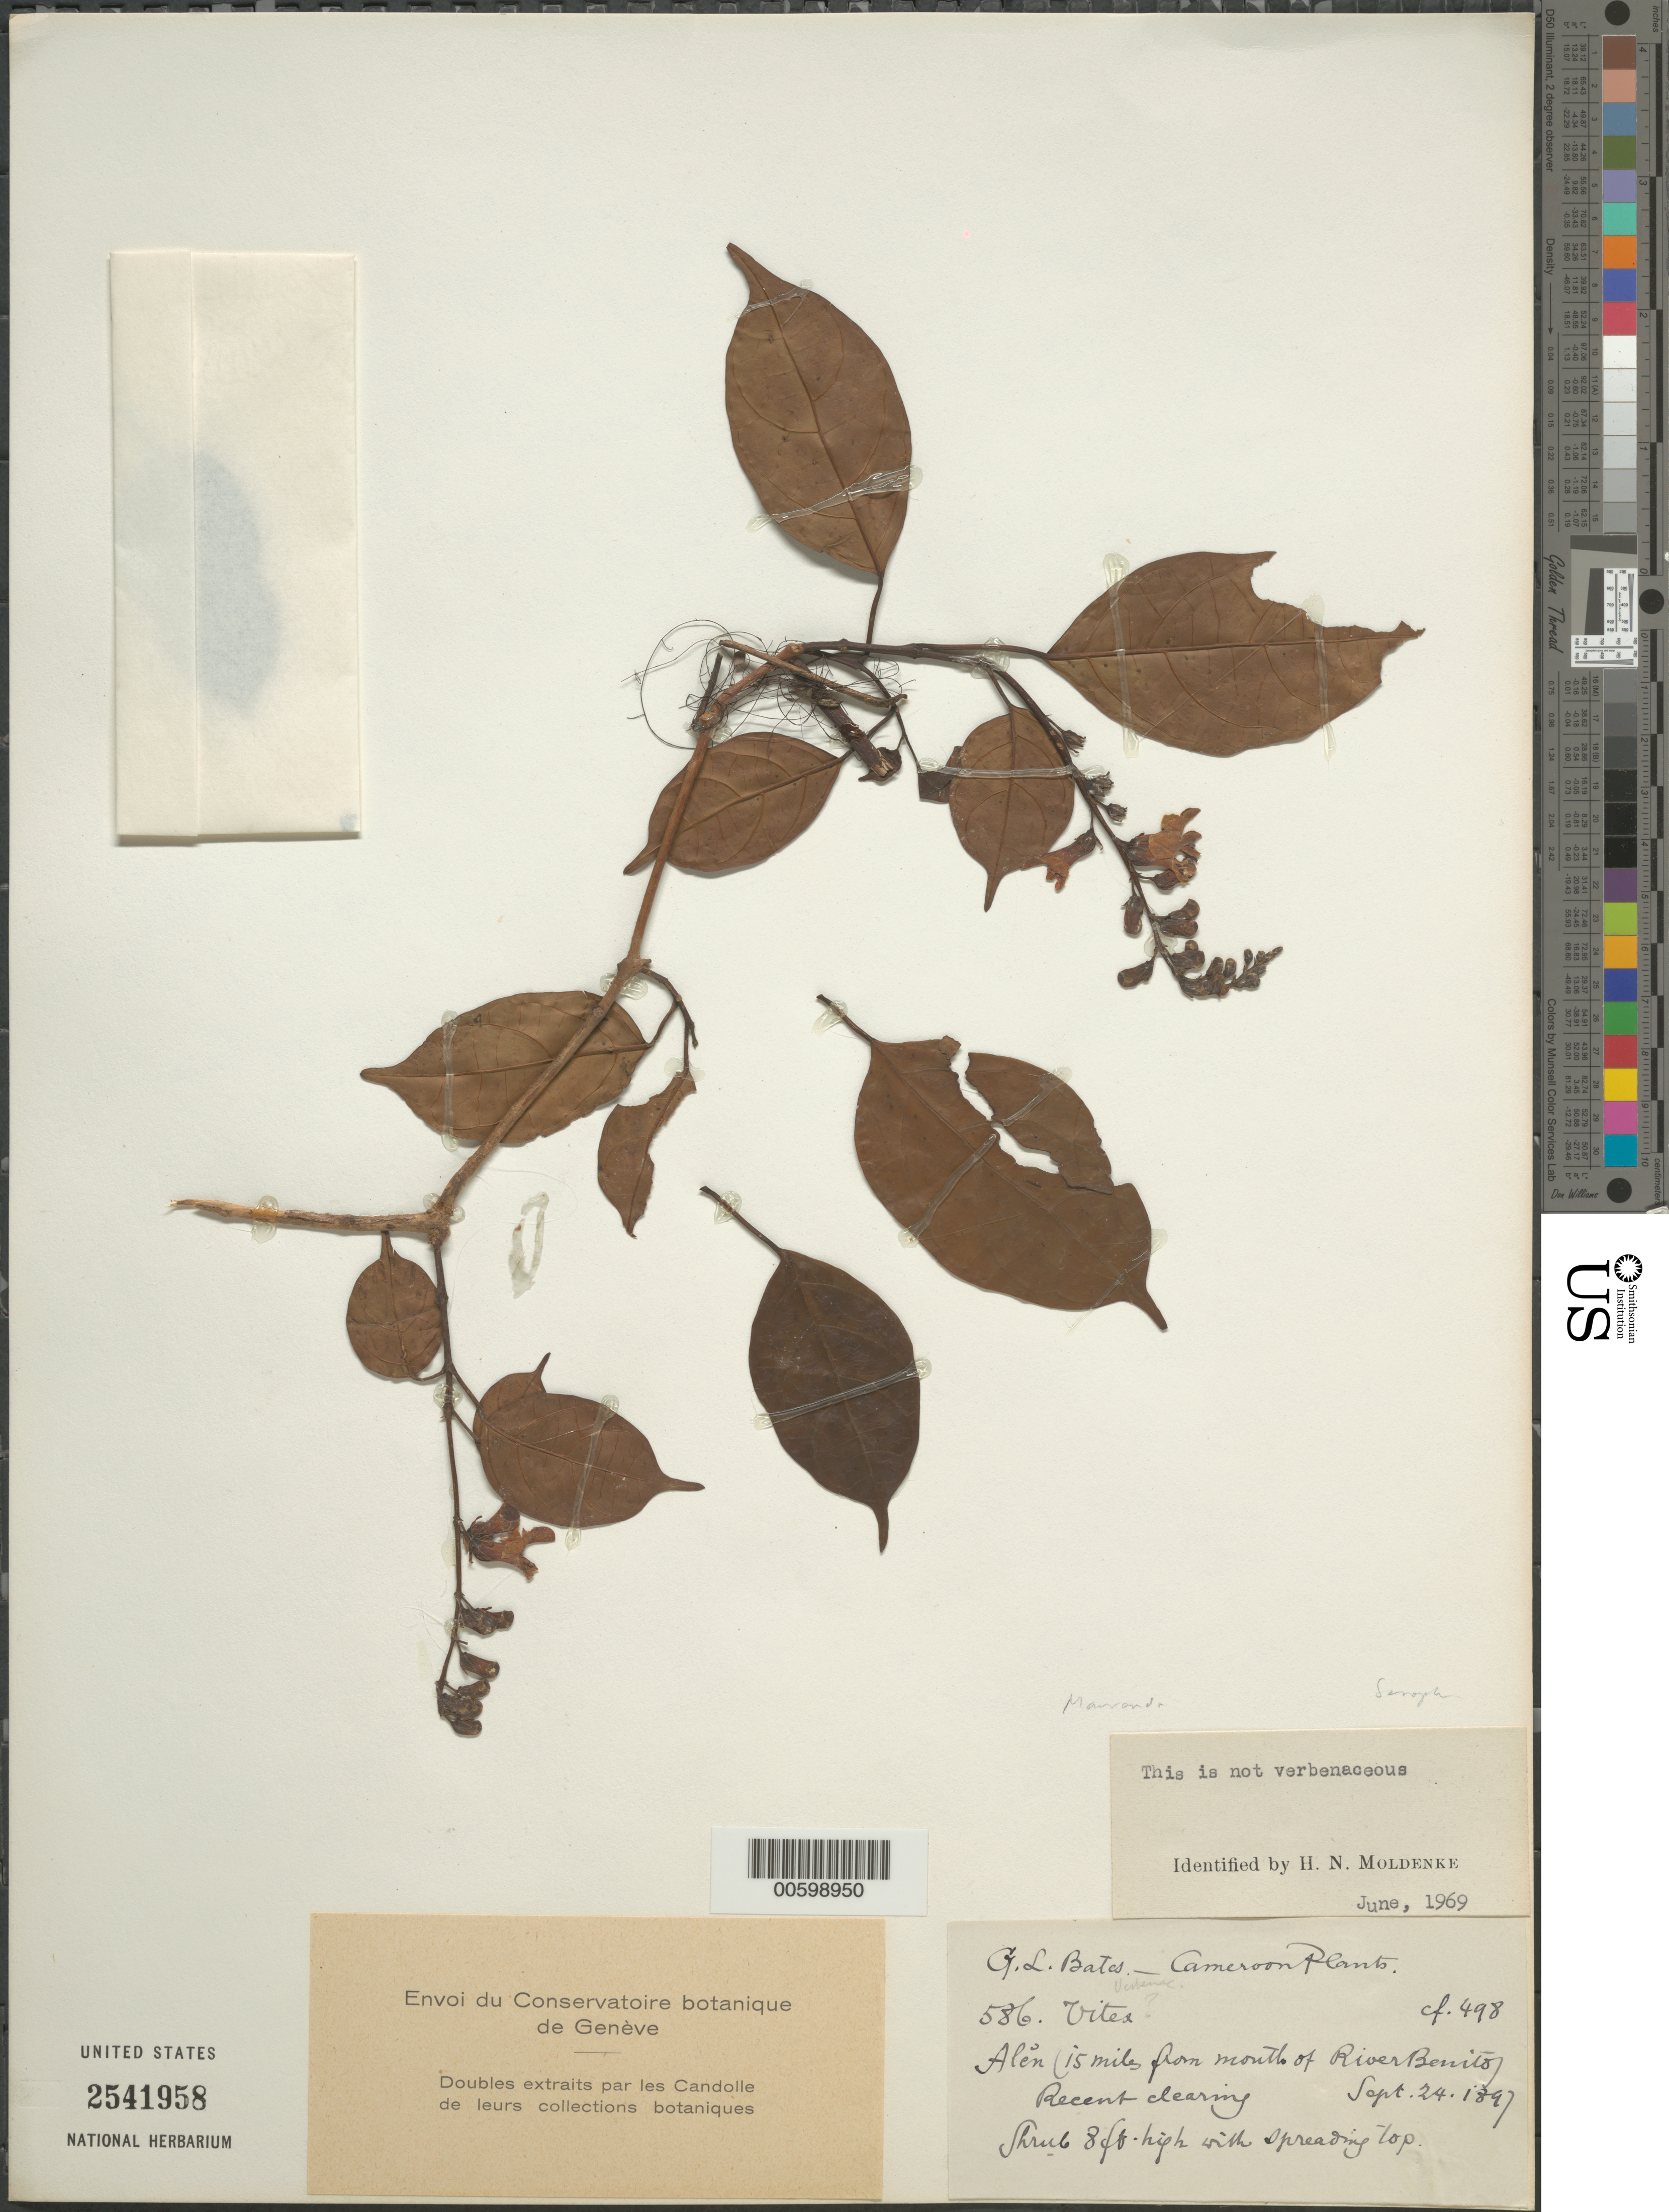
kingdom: Plantae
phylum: Tracheophyta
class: Magnoliopsida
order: Lamiales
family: Plantaginaceae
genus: Maurandya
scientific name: Maurandya sp.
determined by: Moldenke, H. N.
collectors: G. Bates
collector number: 586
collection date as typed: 24 Sep 1897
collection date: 1897-09-24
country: Cameroon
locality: Alen - 15 miles from mouth of river Benito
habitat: Shrub 8ft high with spreading top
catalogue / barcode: US 2541958